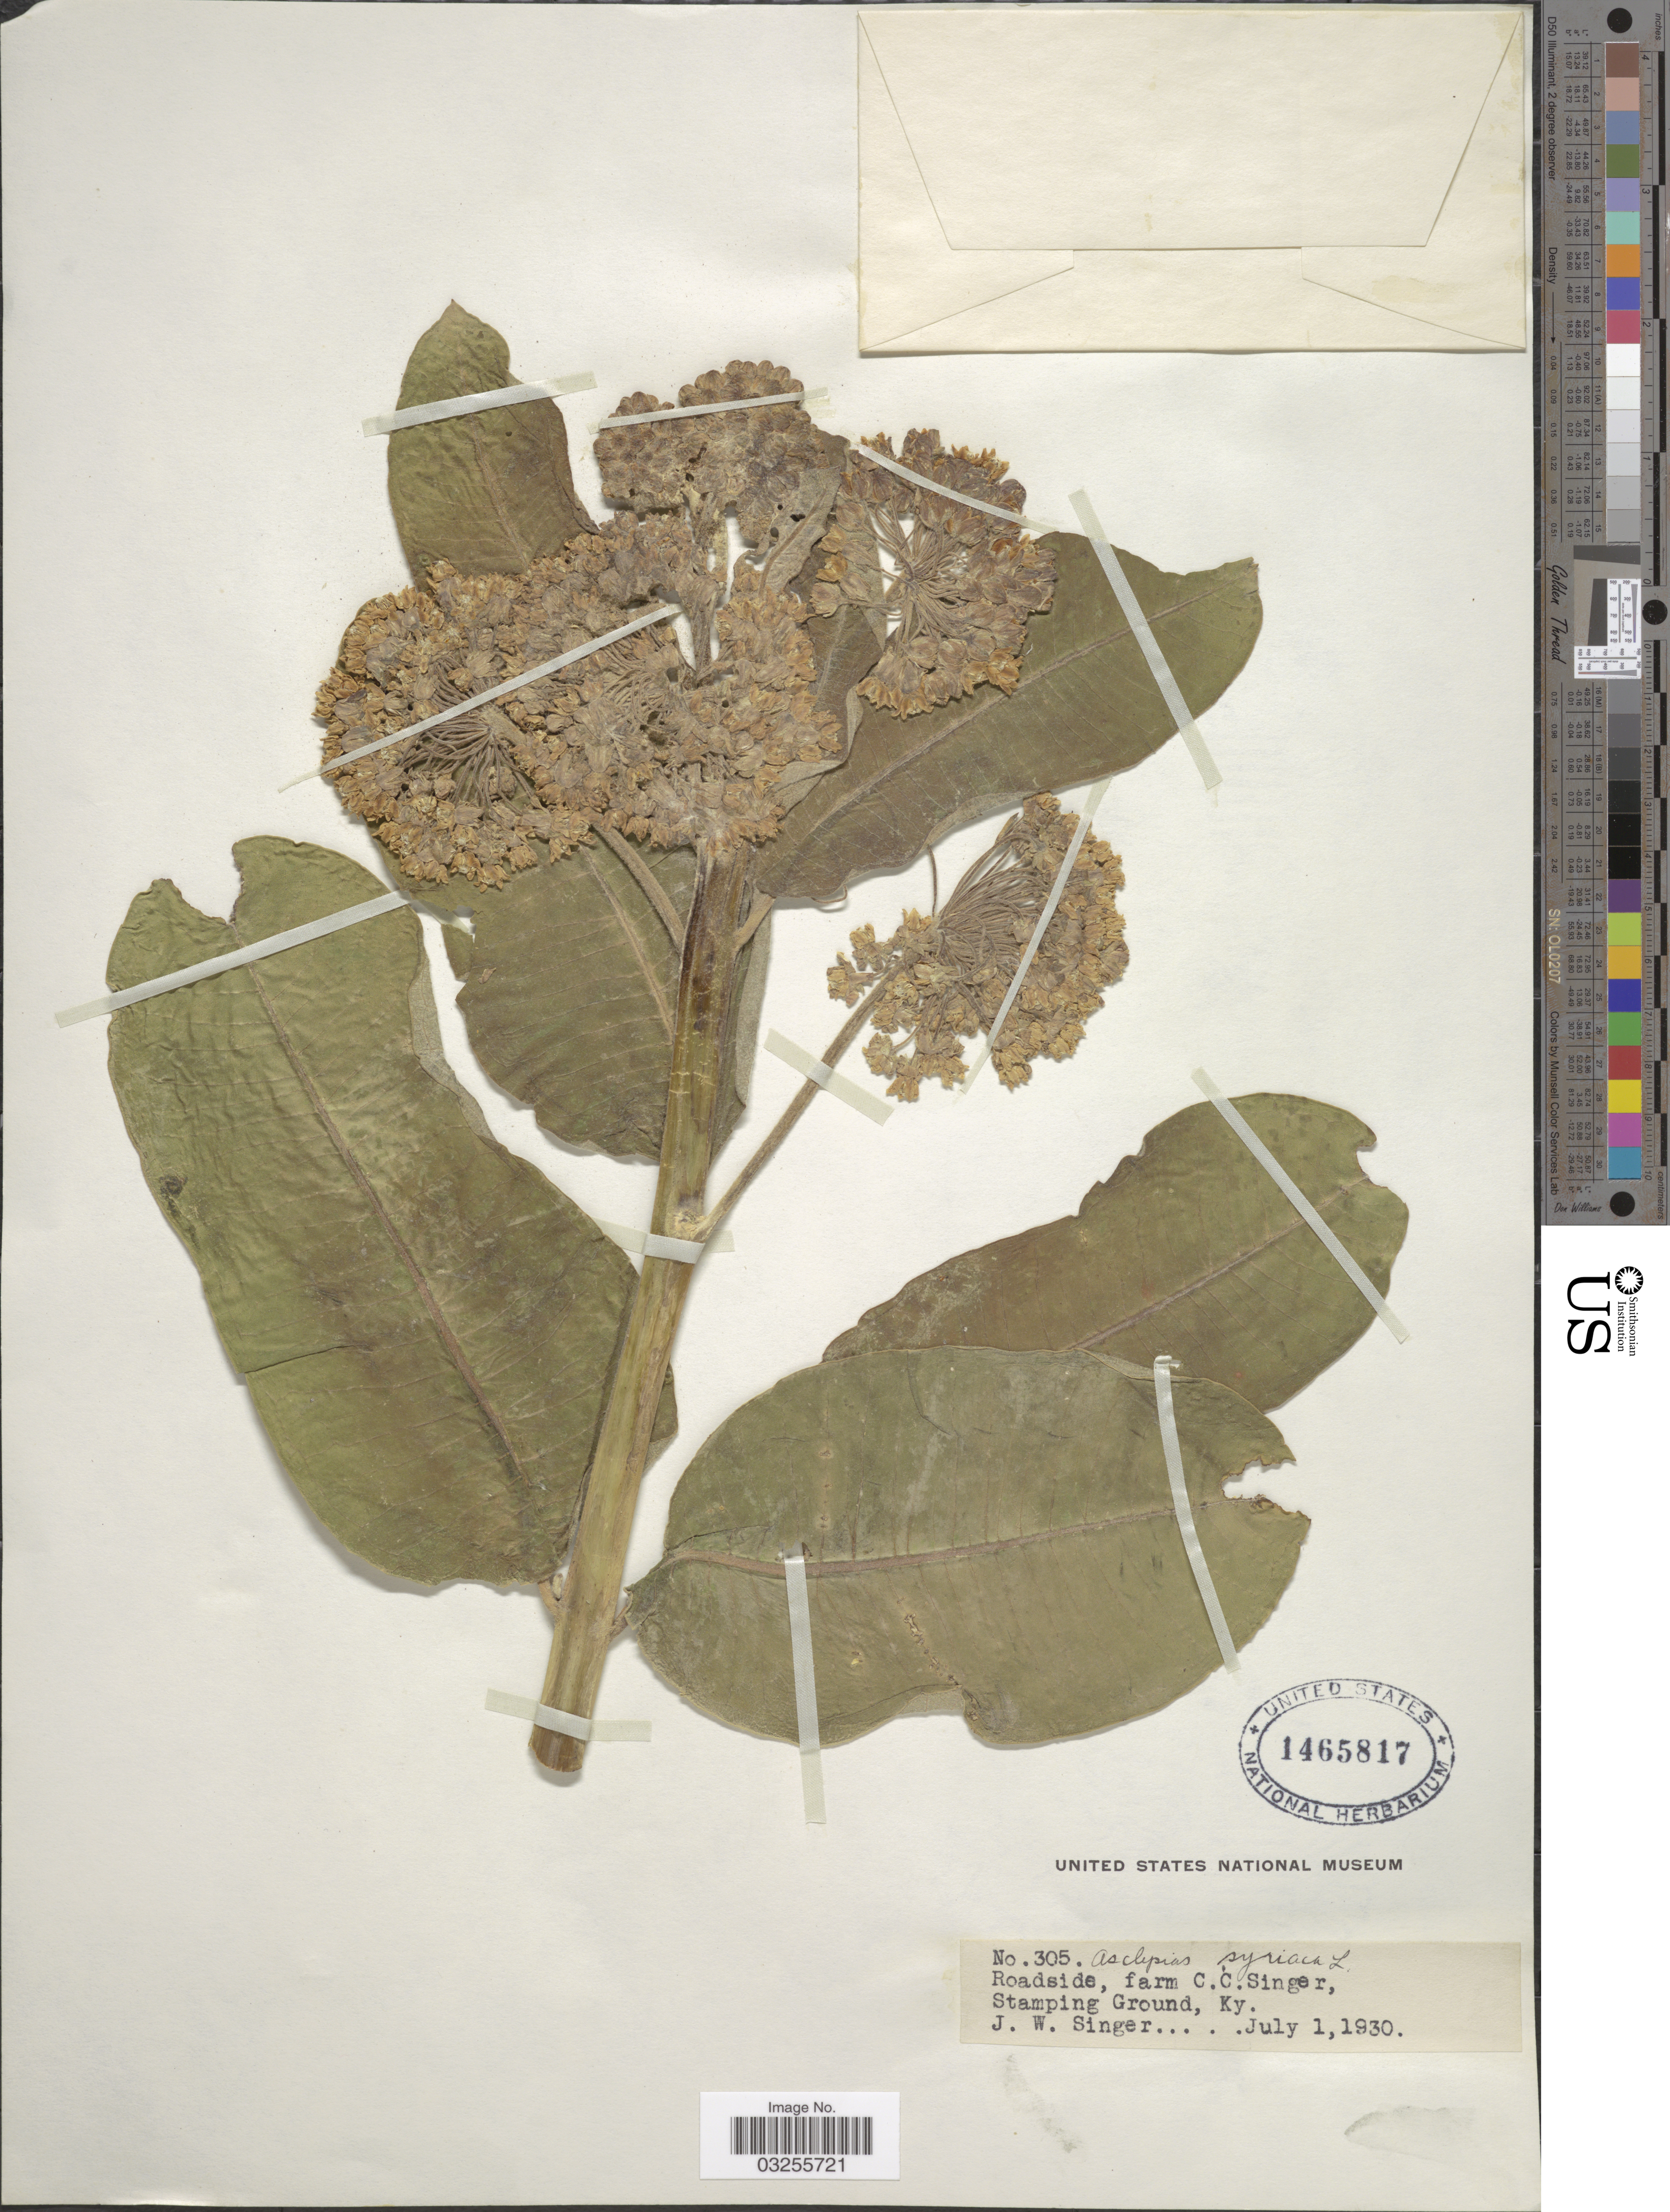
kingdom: Plantae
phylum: Tracheophyta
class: Magnoliopsida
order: Gentianales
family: Apocynaceae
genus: Asclepias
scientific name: Asclepias syriaca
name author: L.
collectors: J. EW. Singer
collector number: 305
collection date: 1930-07-01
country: United States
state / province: Kentucky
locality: Roadside, farm C.C. Singer, Stamping Ground.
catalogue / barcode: US 1465817